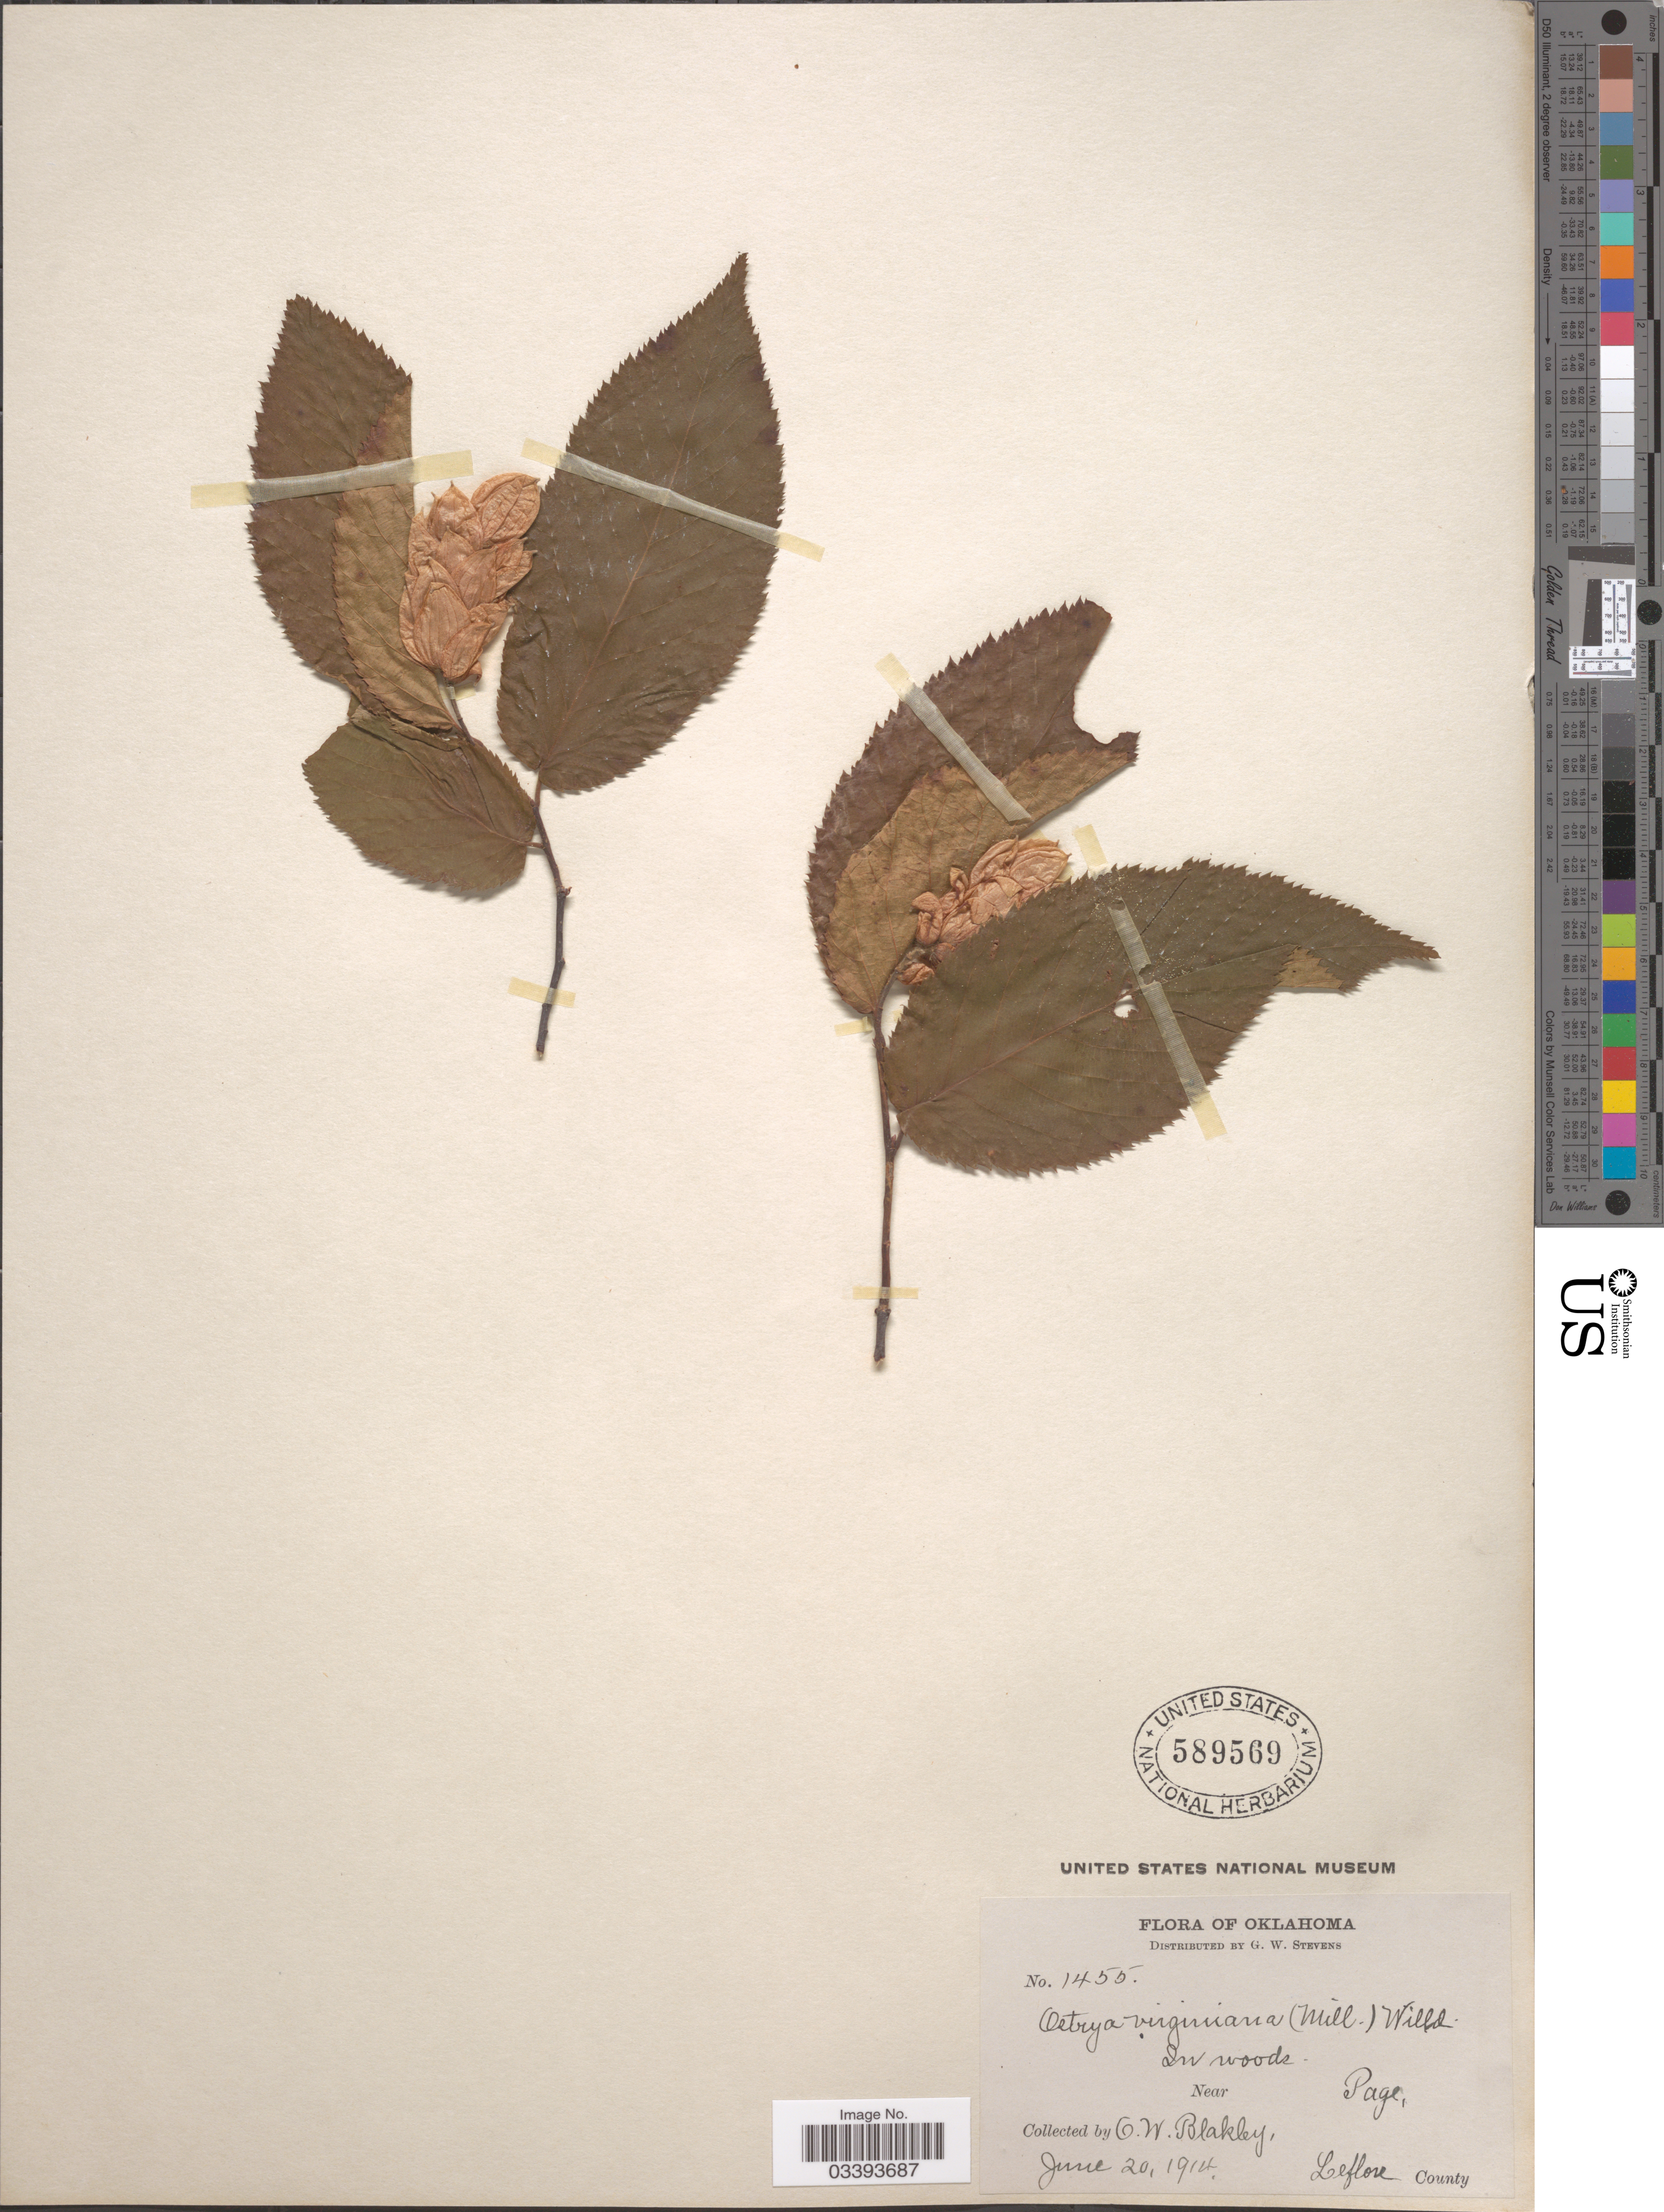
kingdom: Plantae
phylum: Tracheophyta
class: Magnoliopsida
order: Fagales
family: Betulaceae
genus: Ostrya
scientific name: Ostrya virginiana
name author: (Mill.) K. Koch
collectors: O. Blakley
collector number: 1455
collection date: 1914-06-20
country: United States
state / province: Oklahoma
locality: Near Page, Leflore County.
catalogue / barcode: US 589569